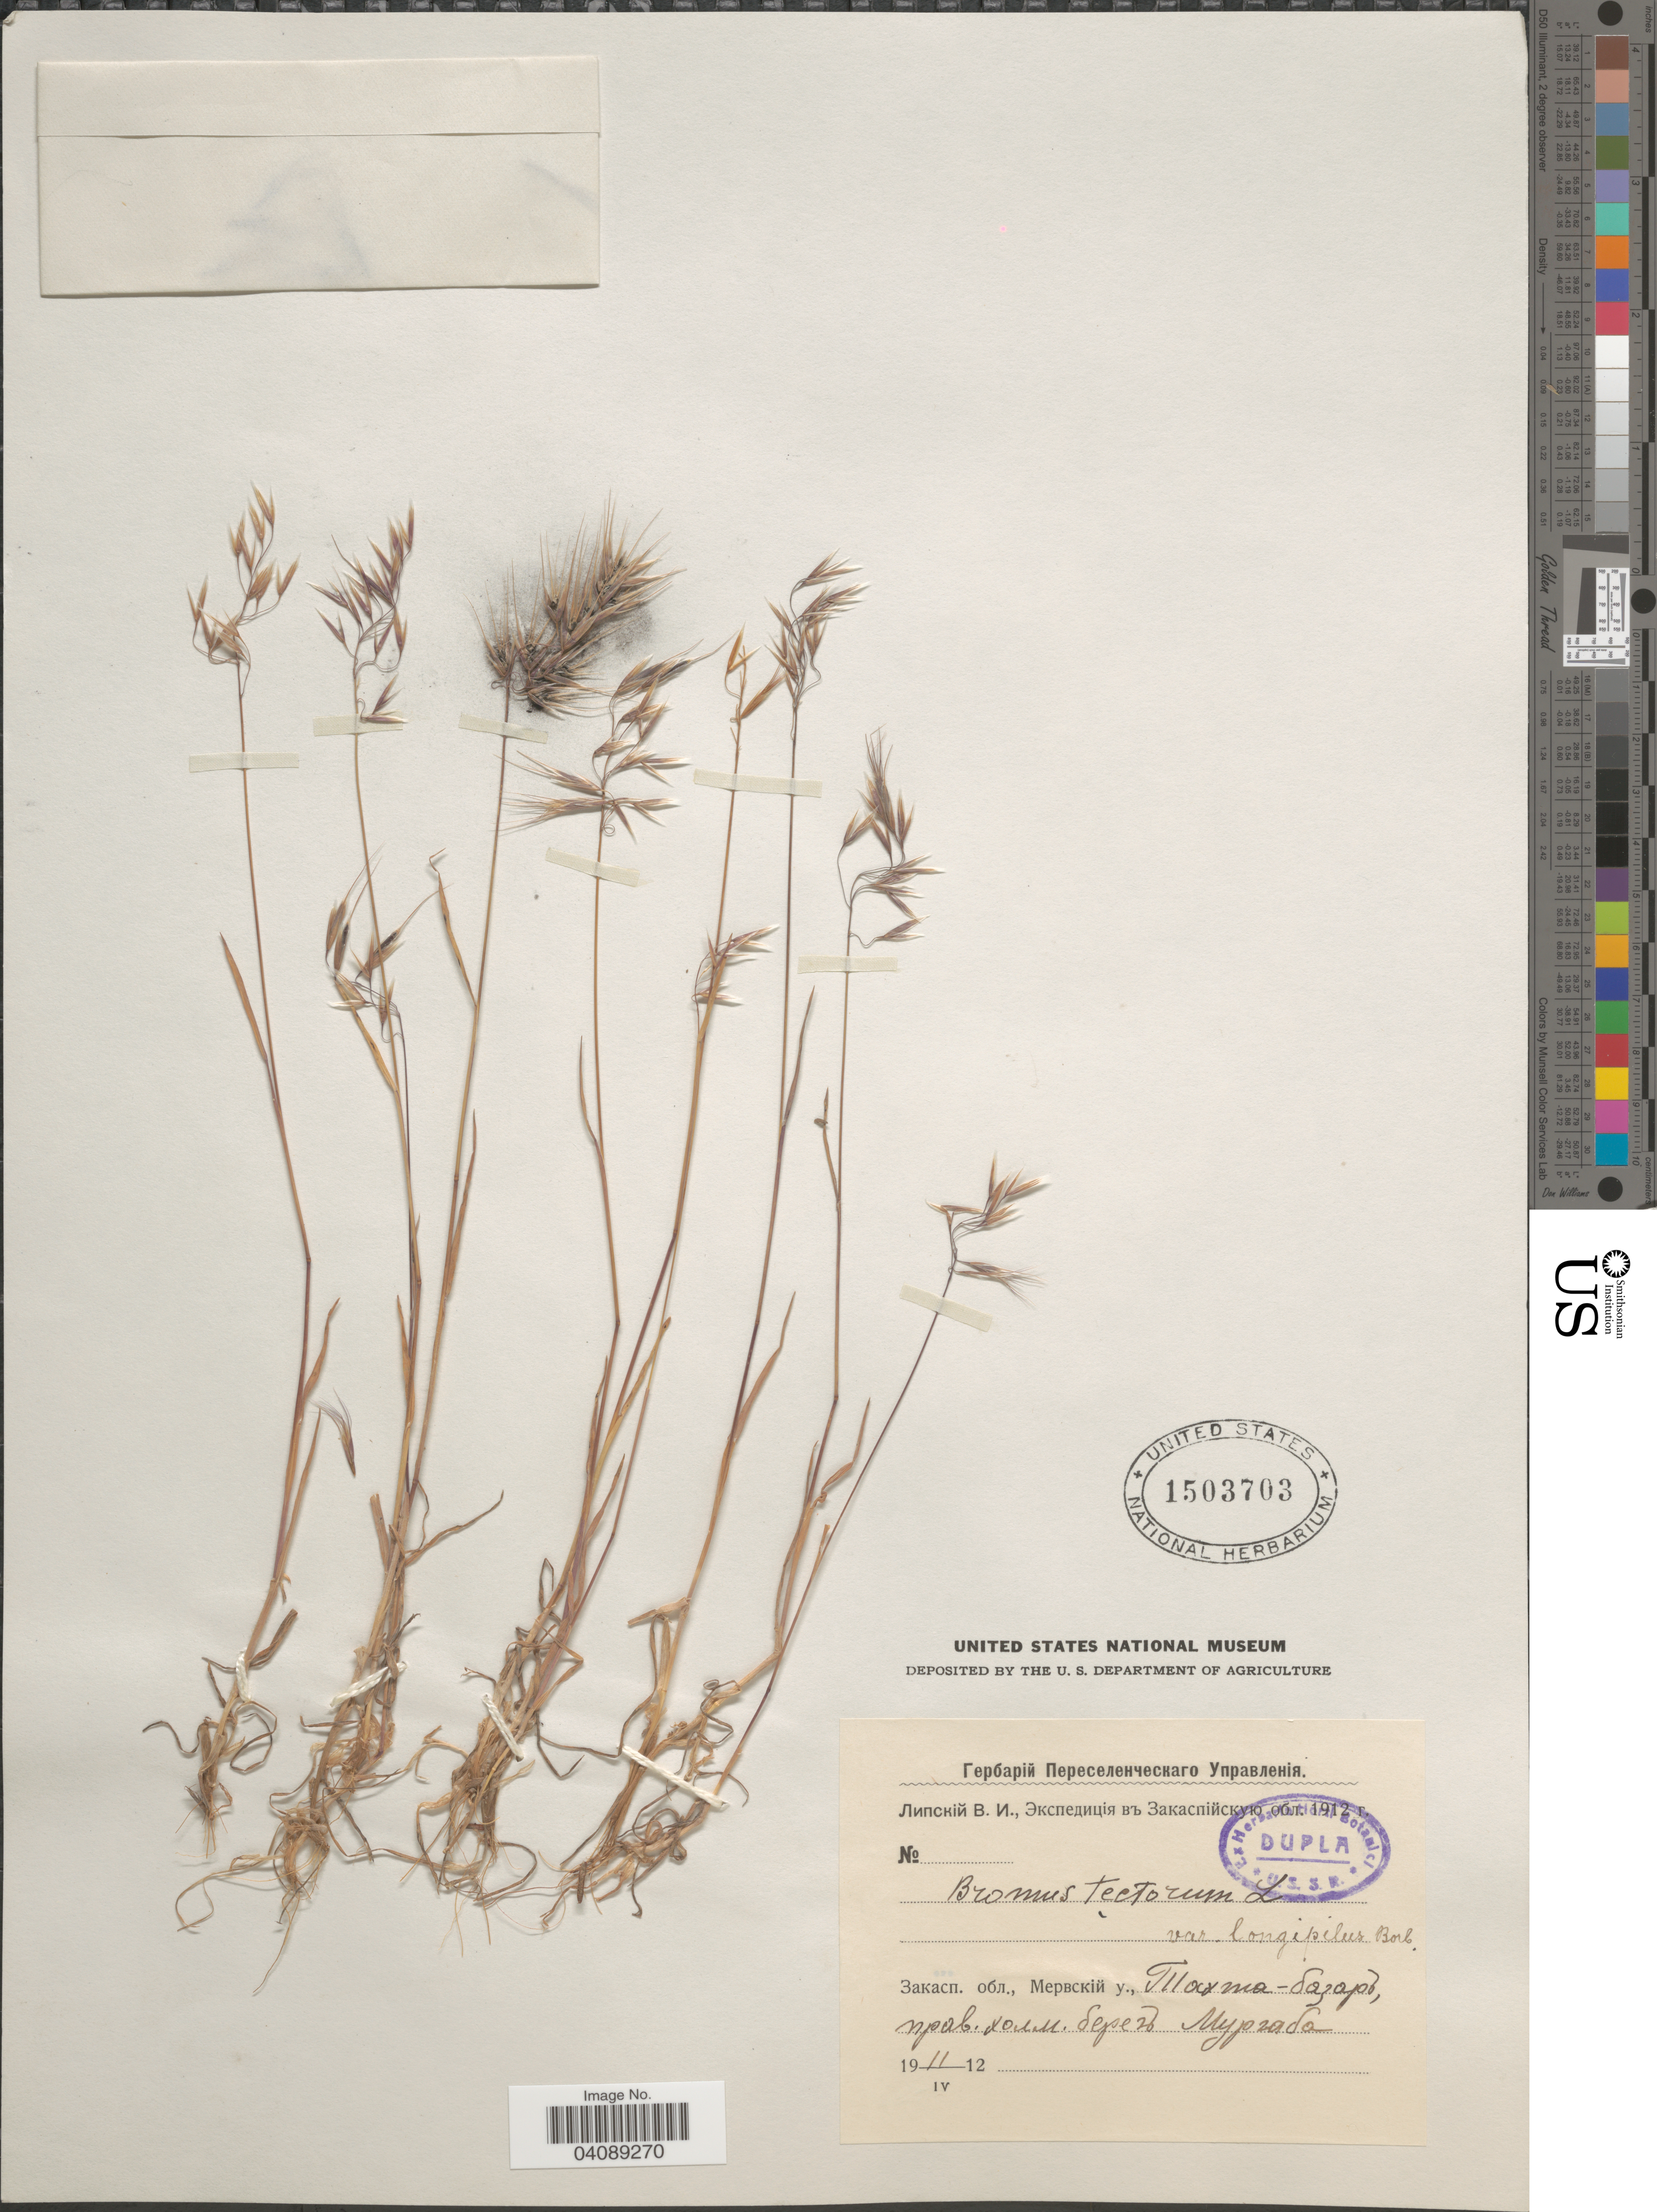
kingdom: Plantae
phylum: Tracheophyta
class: Liliopsida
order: Poales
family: Poaceae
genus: Bromus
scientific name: Bromus tectorum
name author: L.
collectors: V. Lipskiy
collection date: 1912-04-11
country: Turkmenistan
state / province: Mary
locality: Takhta-Bazar, right shore of river Murgab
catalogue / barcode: US 1503703